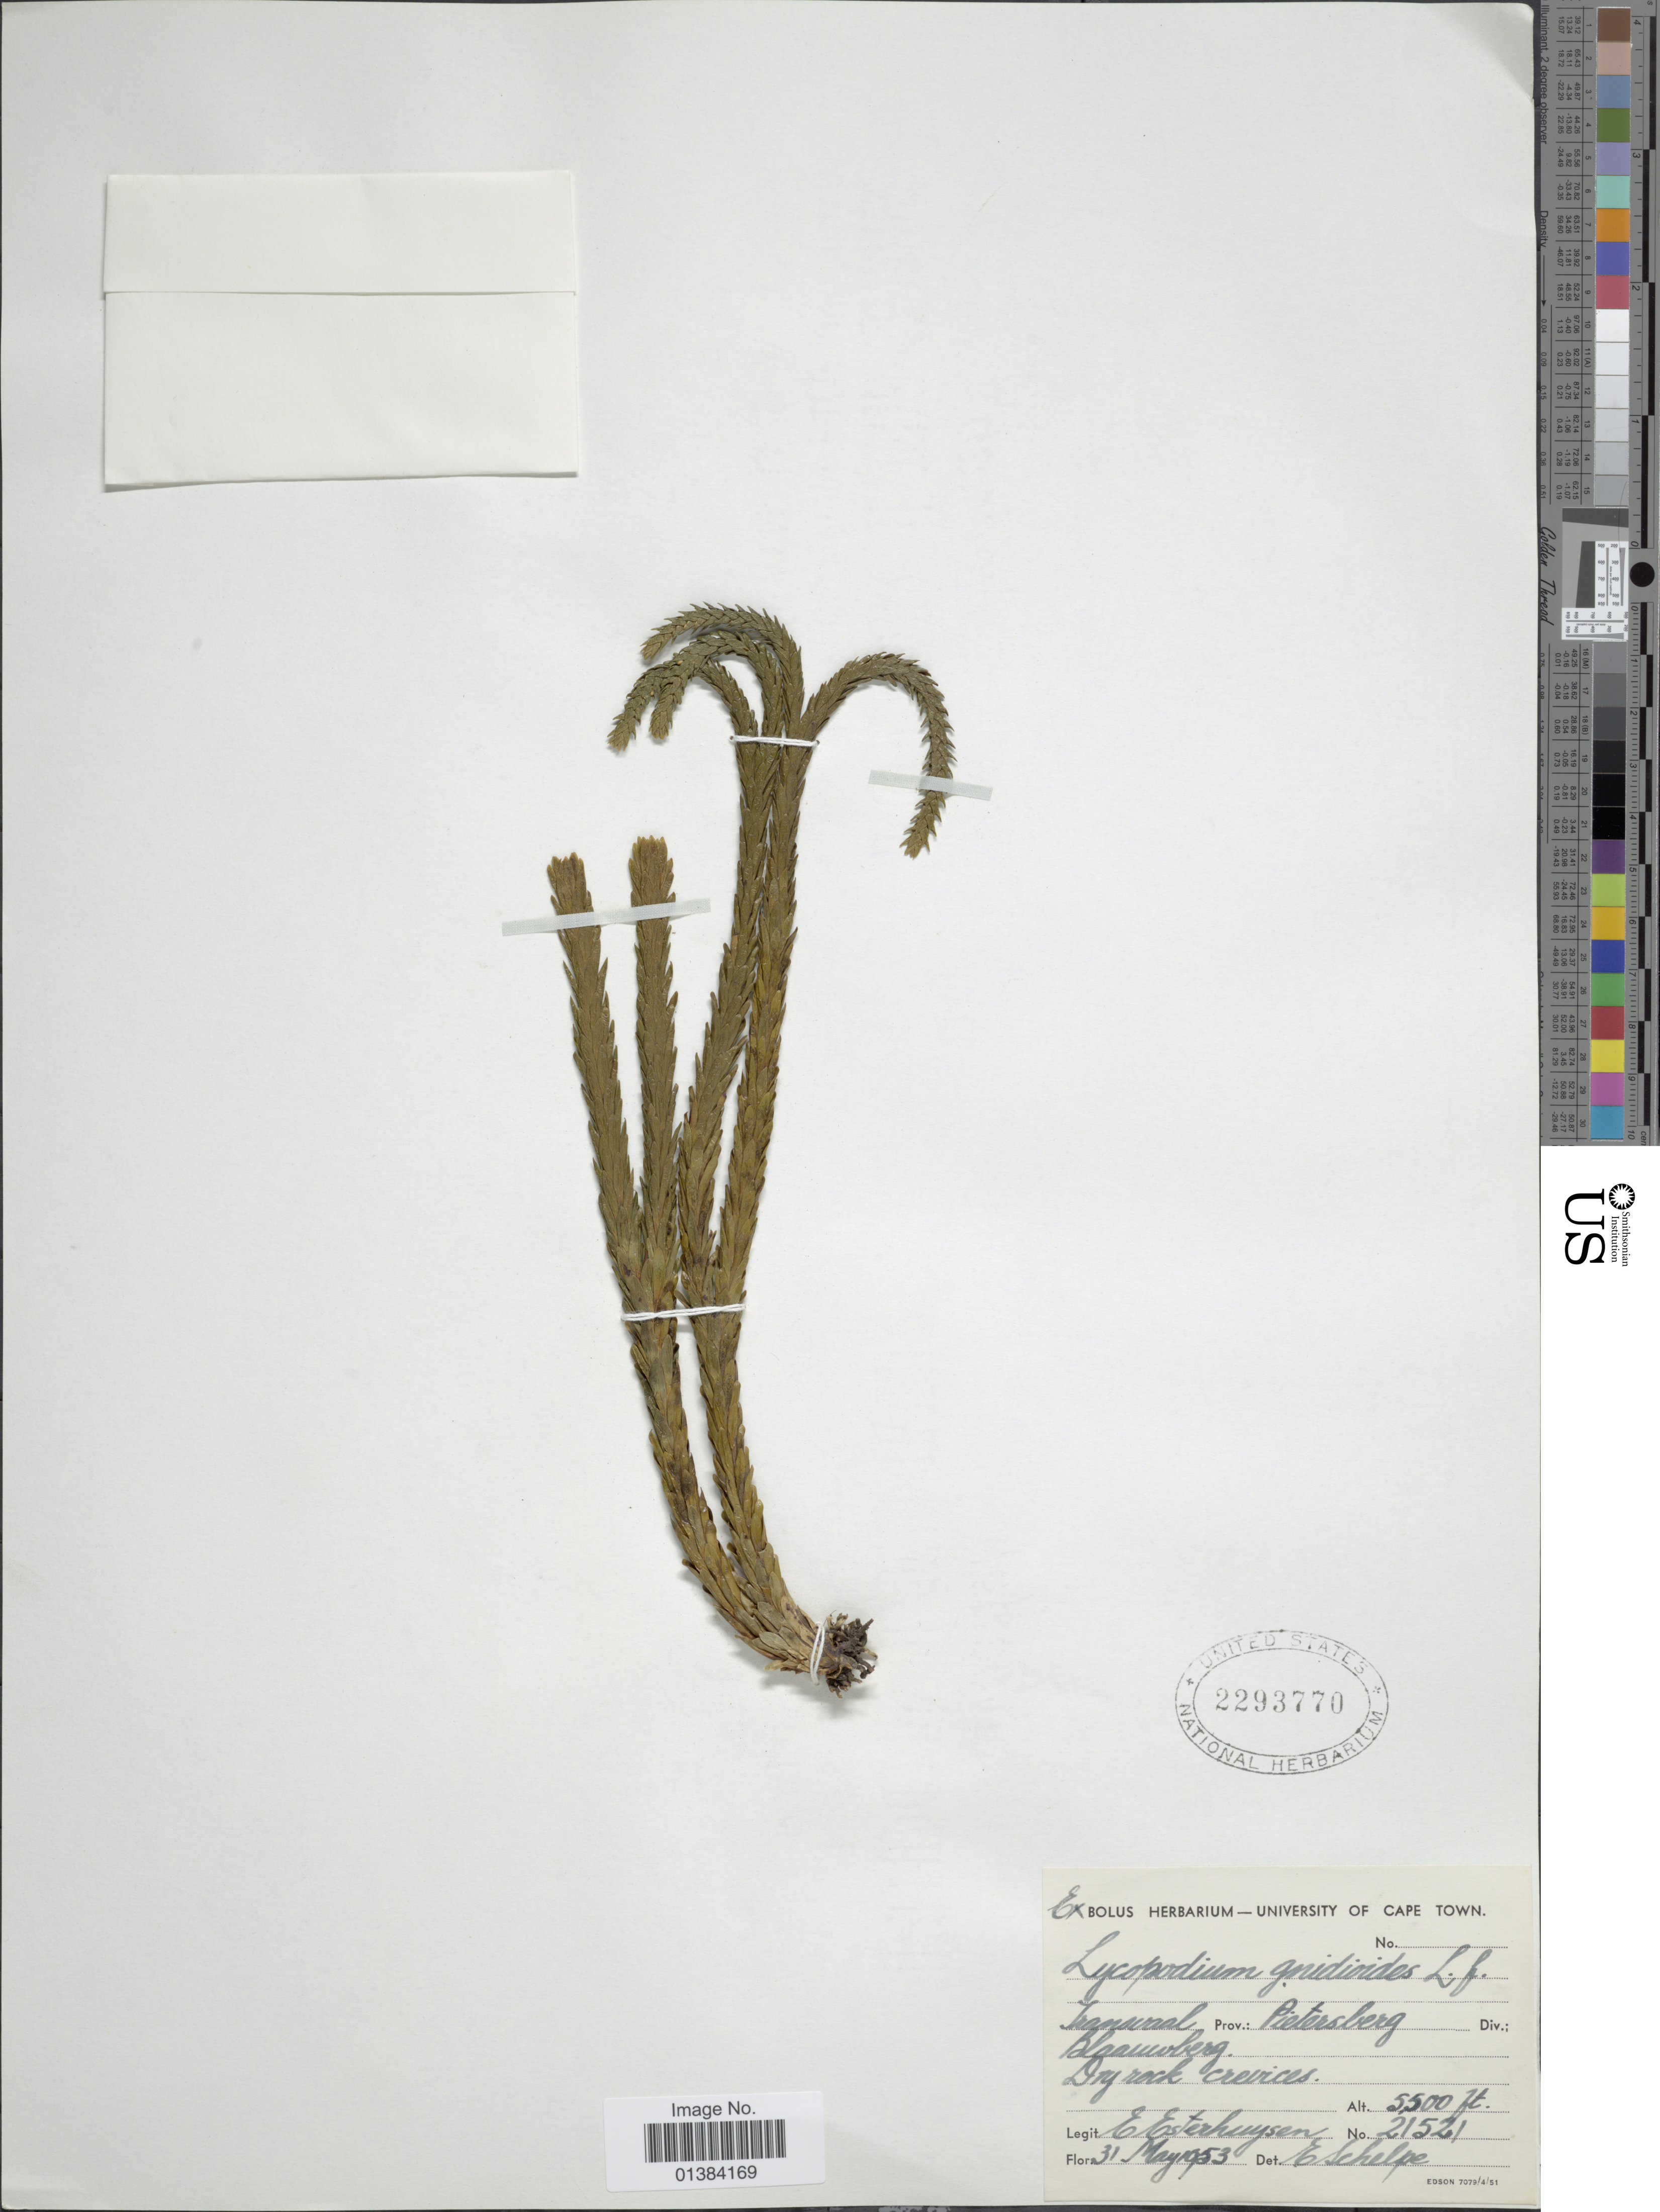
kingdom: Plantae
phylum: Tracheophyta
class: Lycopodiopsida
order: Lycopodiales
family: Lycopodiaceae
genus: Phlegmariurus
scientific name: Phlegmariurus gnidioides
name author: (L. f.) A. R. Field & Bostock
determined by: Field, A. R.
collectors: E. E. Esterhuysen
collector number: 21521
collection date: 1953-05-31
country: South Africa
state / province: Limpopo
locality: Transvaal. Prov.: Pietersberg. Div.: Blaauwberg.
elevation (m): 1676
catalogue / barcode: US 2293770